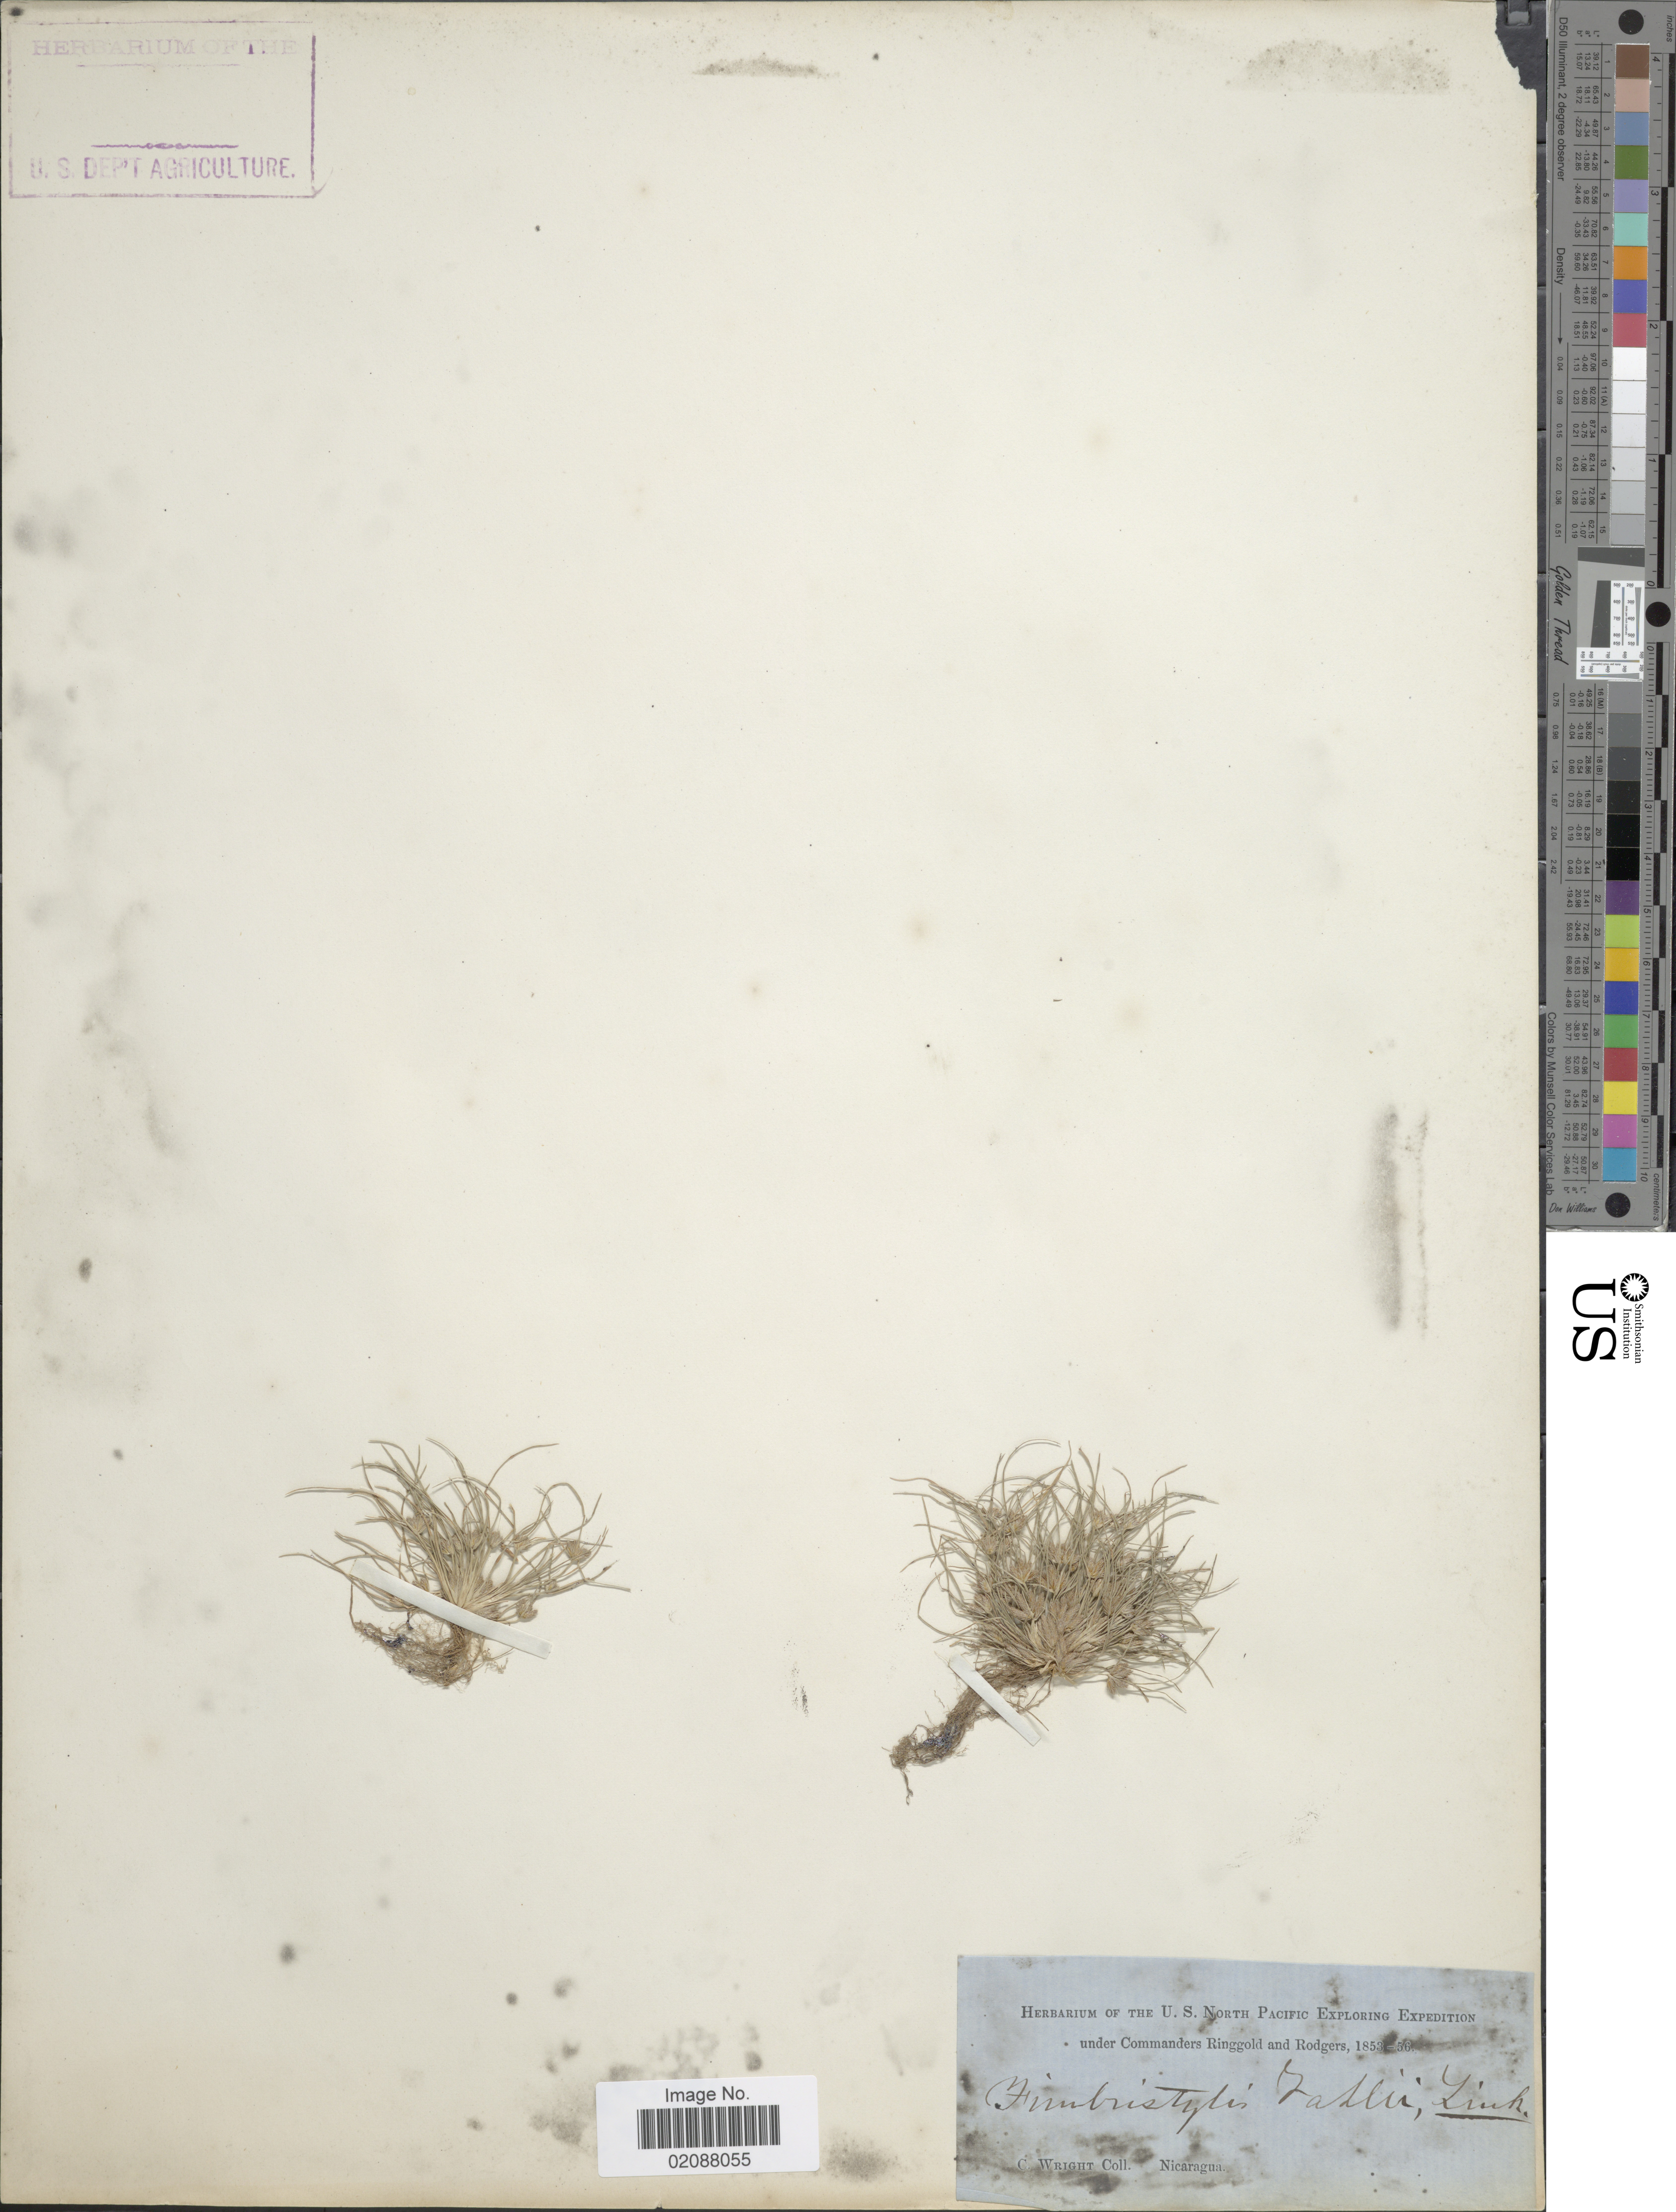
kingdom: Plantae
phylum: Tracheophyta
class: Liliopsida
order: Poales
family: Cyperaceae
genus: Fimbristylis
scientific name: Fimbristylis vahlii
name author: (Lam.) Link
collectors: C. Wright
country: Nicaragua